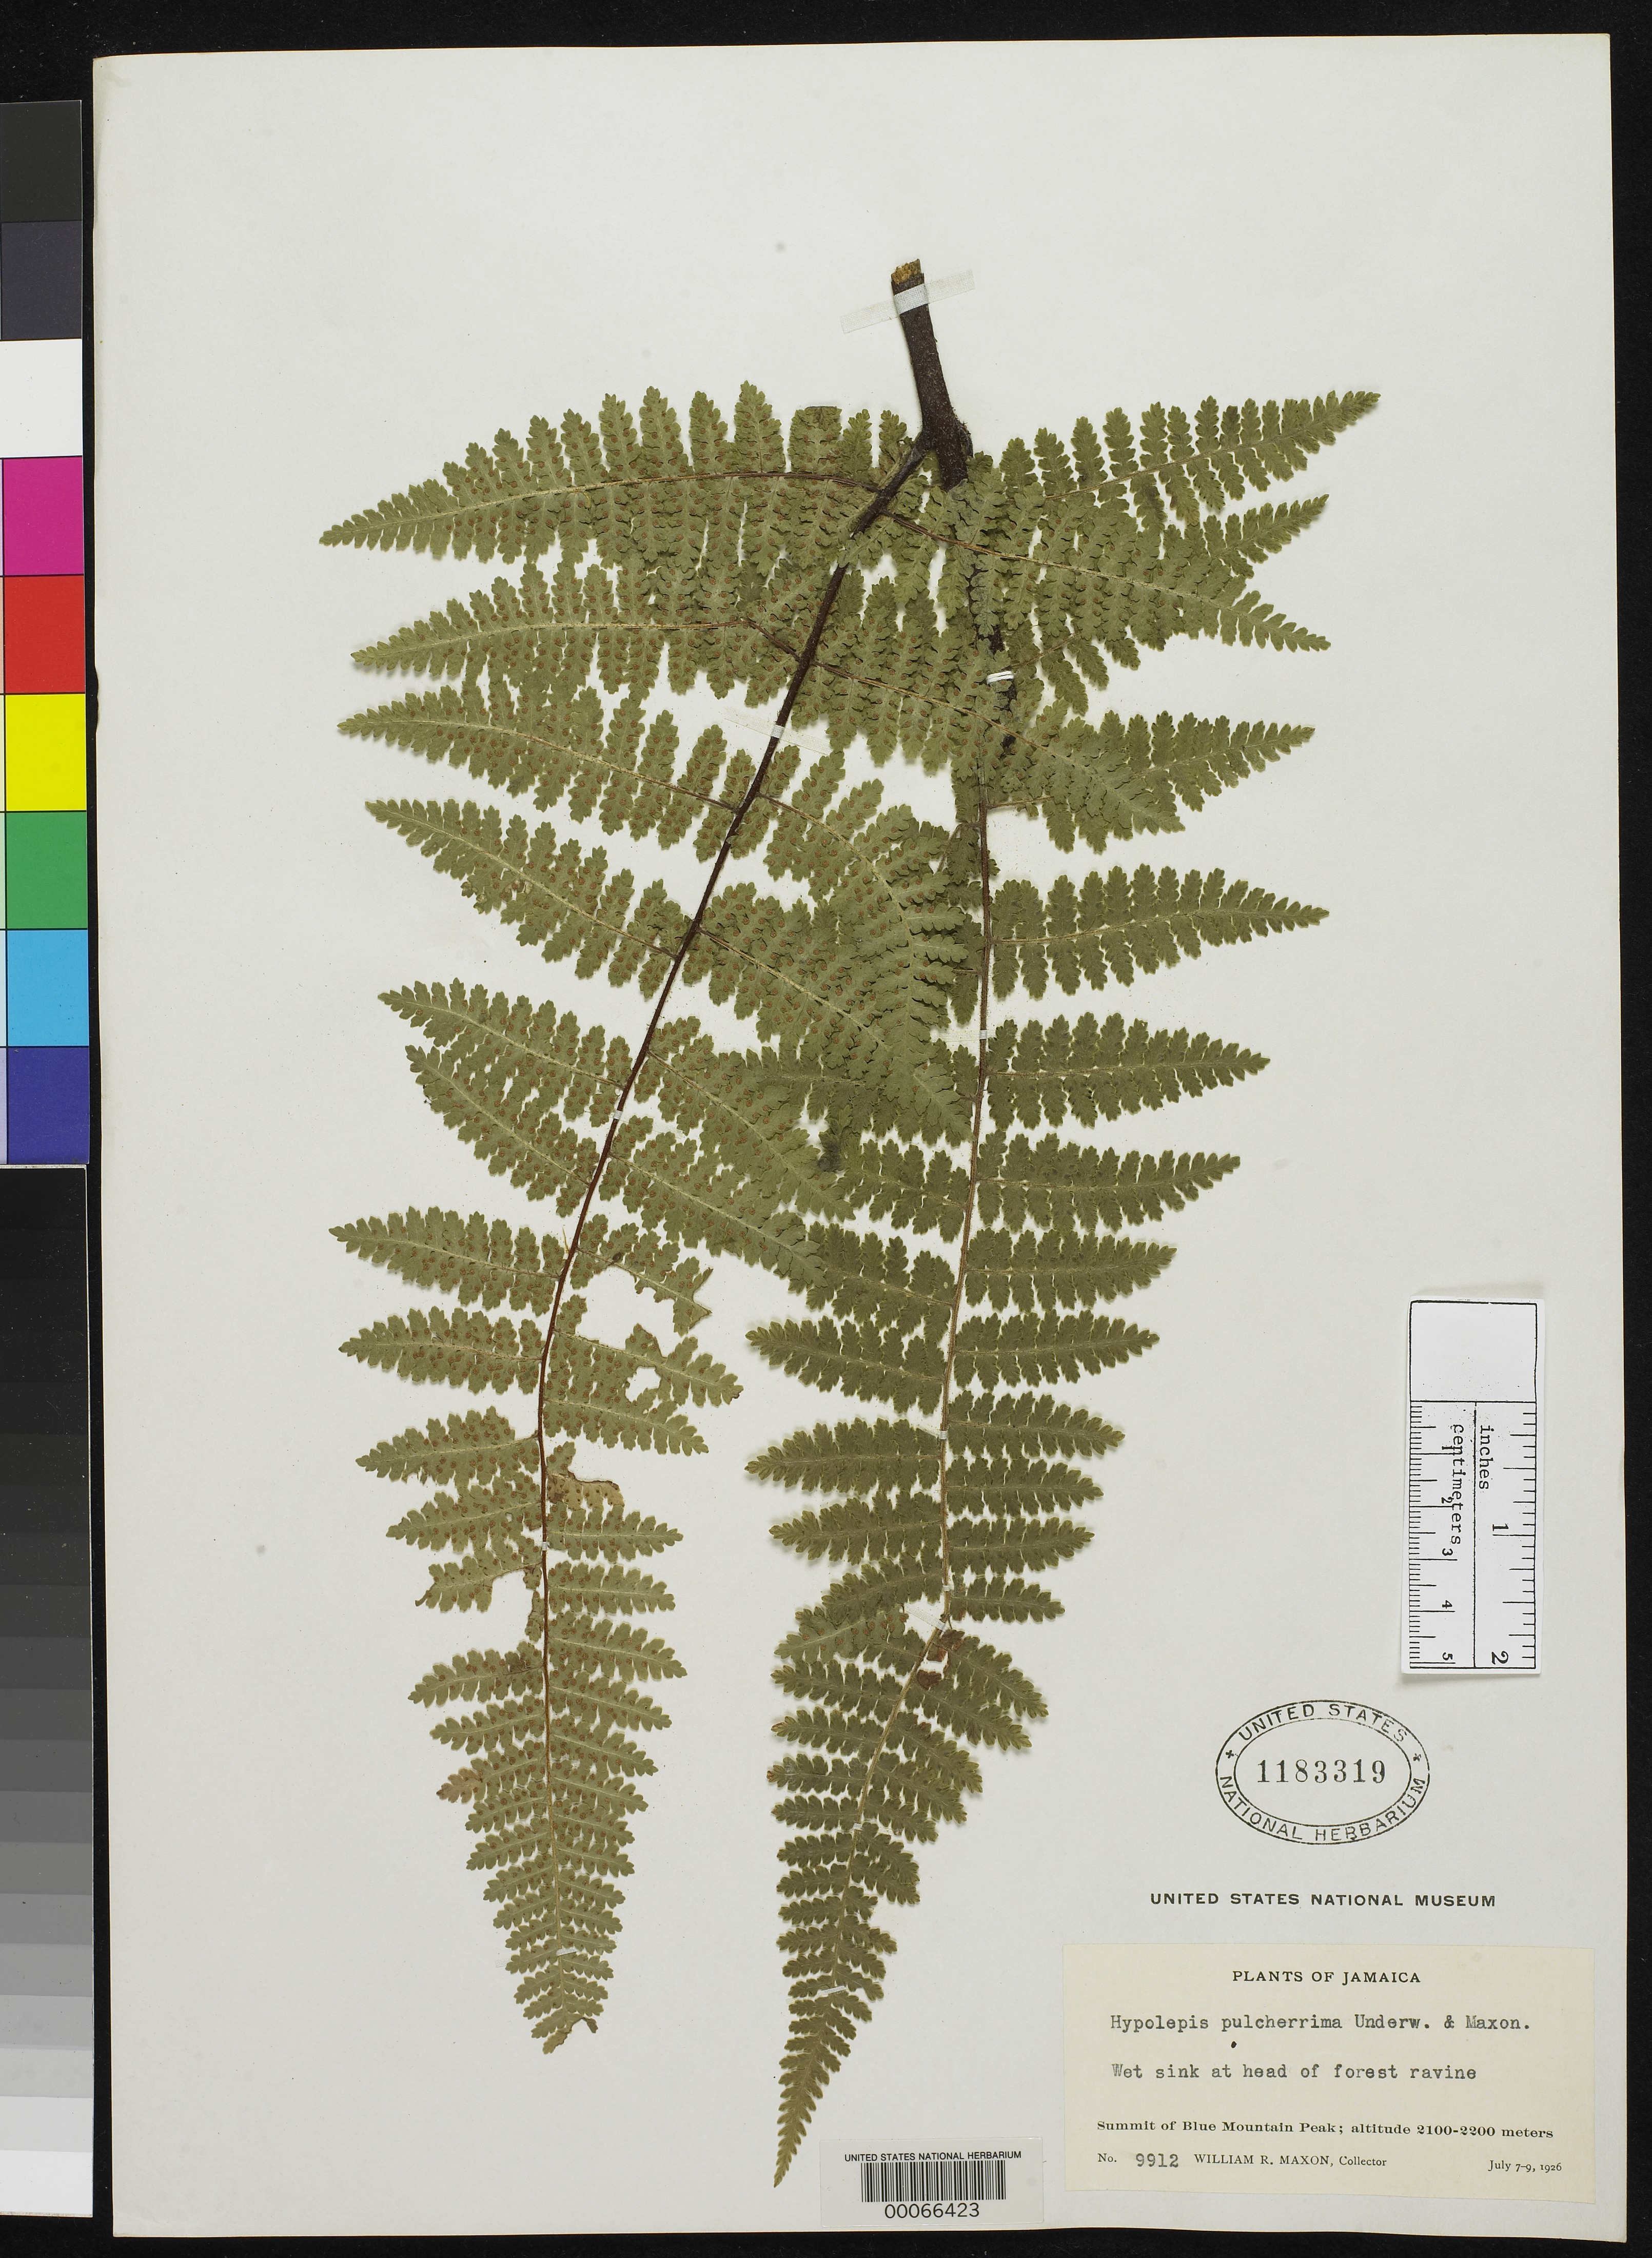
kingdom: Plantae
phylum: Tracheophyta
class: Polypodiopsida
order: Polypodiales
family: Dennstaedtiaceae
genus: Hypolepis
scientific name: Hypolepis pulcherrima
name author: Underw. & Maxon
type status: Syntype; Lectotype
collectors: W. R. Maxon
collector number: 9912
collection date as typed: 07 Jul 1926 to 09 Jul 1926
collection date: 1926-07-07/1926-07-09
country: Jamaica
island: Greater Antilles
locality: Blue Mountain Peak.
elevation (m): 2100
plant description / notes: USNH 1183317 is annotated "1 frond in 4 sheets", the other sheets apparently being 1183318, 1183319, 1183320 (although these sheets are not annotated); 1183317 is also the only sheet annotated by Lellinger (1976) as "lectotype". If considered one specimen mounted on 4 sheets then all 4 sheets comprise the lectotype, rather than the first being the lectotype and the rest being isolectotypes. Neither the original publication nor lectotypification by Lellinger indicate that the specimen is mounted on multiple sheets, but see Schwartsburg & Prado 2014 (Acta Bot. Brasil. 28(2): 2013), where they (illegitimately?) re-designated the lectotype as Jenman 72 (K).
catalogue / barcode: US 1183319